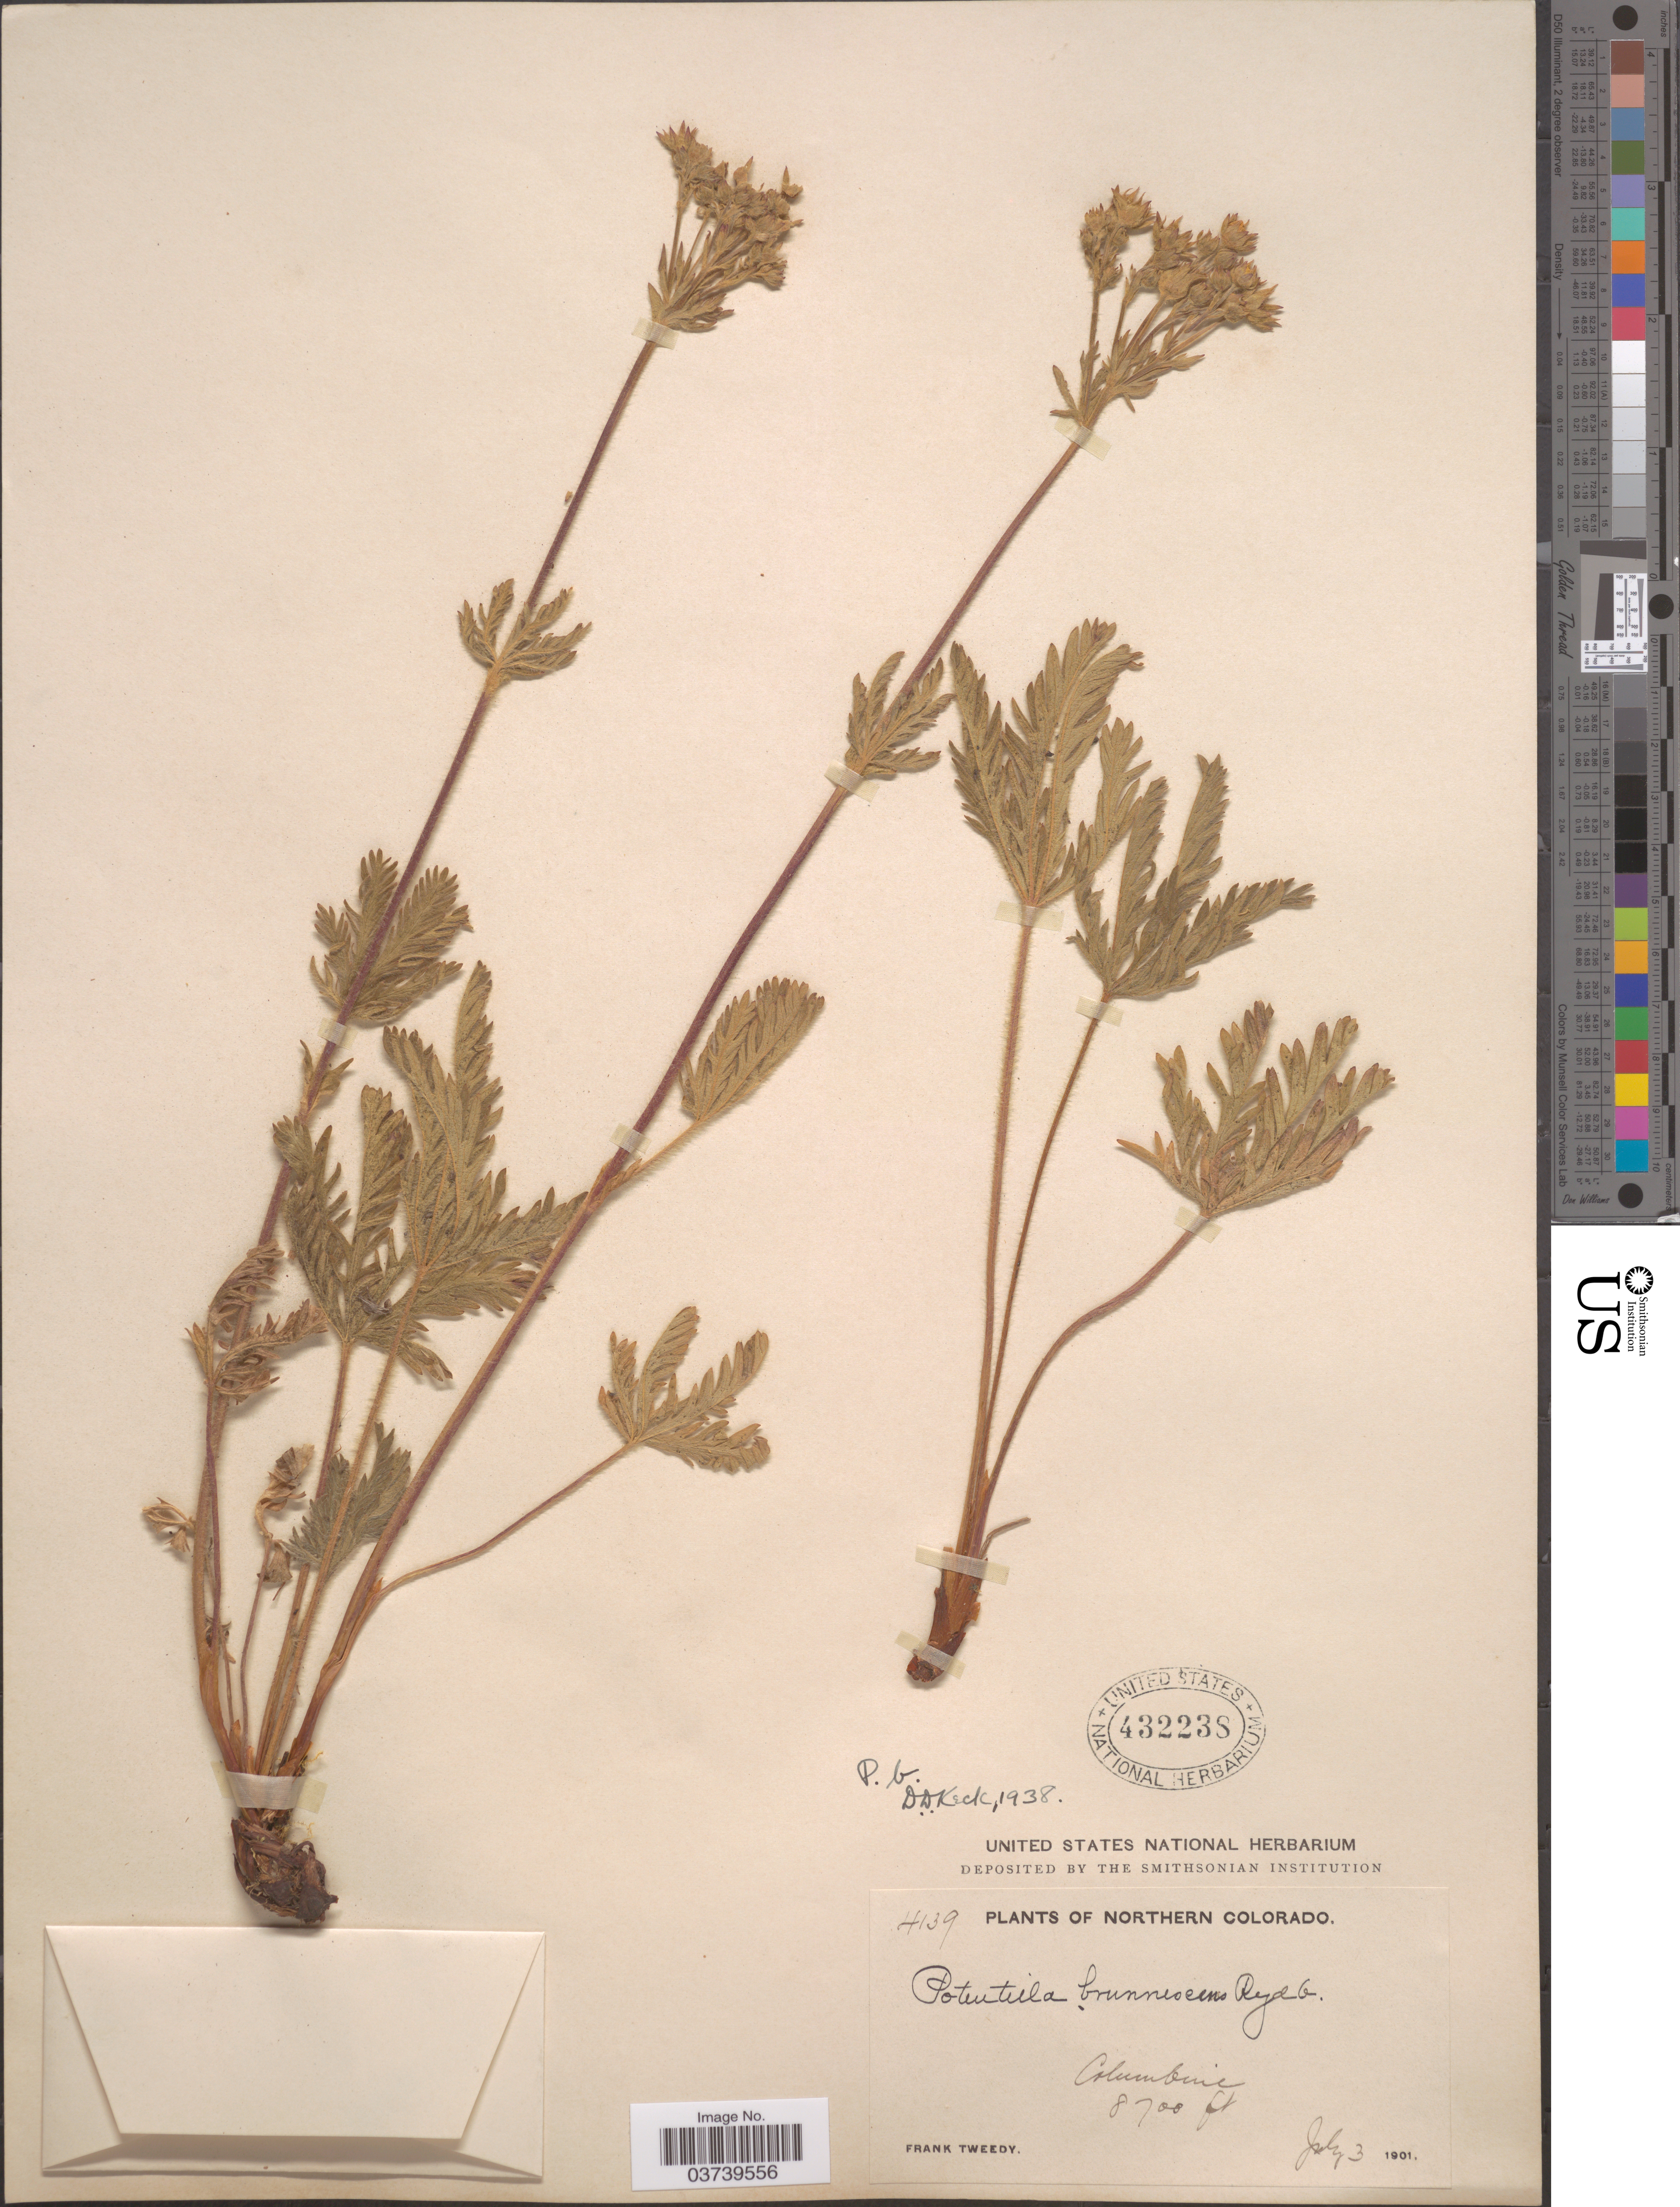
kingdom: Plantae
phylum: Tracheophyta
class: Magnoliopsida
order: Rosales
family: Rosaceae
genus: Potentilla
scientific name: Potentilla gracilis var. brunnescens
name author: (Rydb.) C.L. Hitchc.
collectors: F. Tweedy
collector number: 4139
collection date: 1901-07-03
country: United States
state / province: Colorado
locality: Northern Colorado. Columbine.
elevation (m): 2652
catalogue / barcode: US 432238